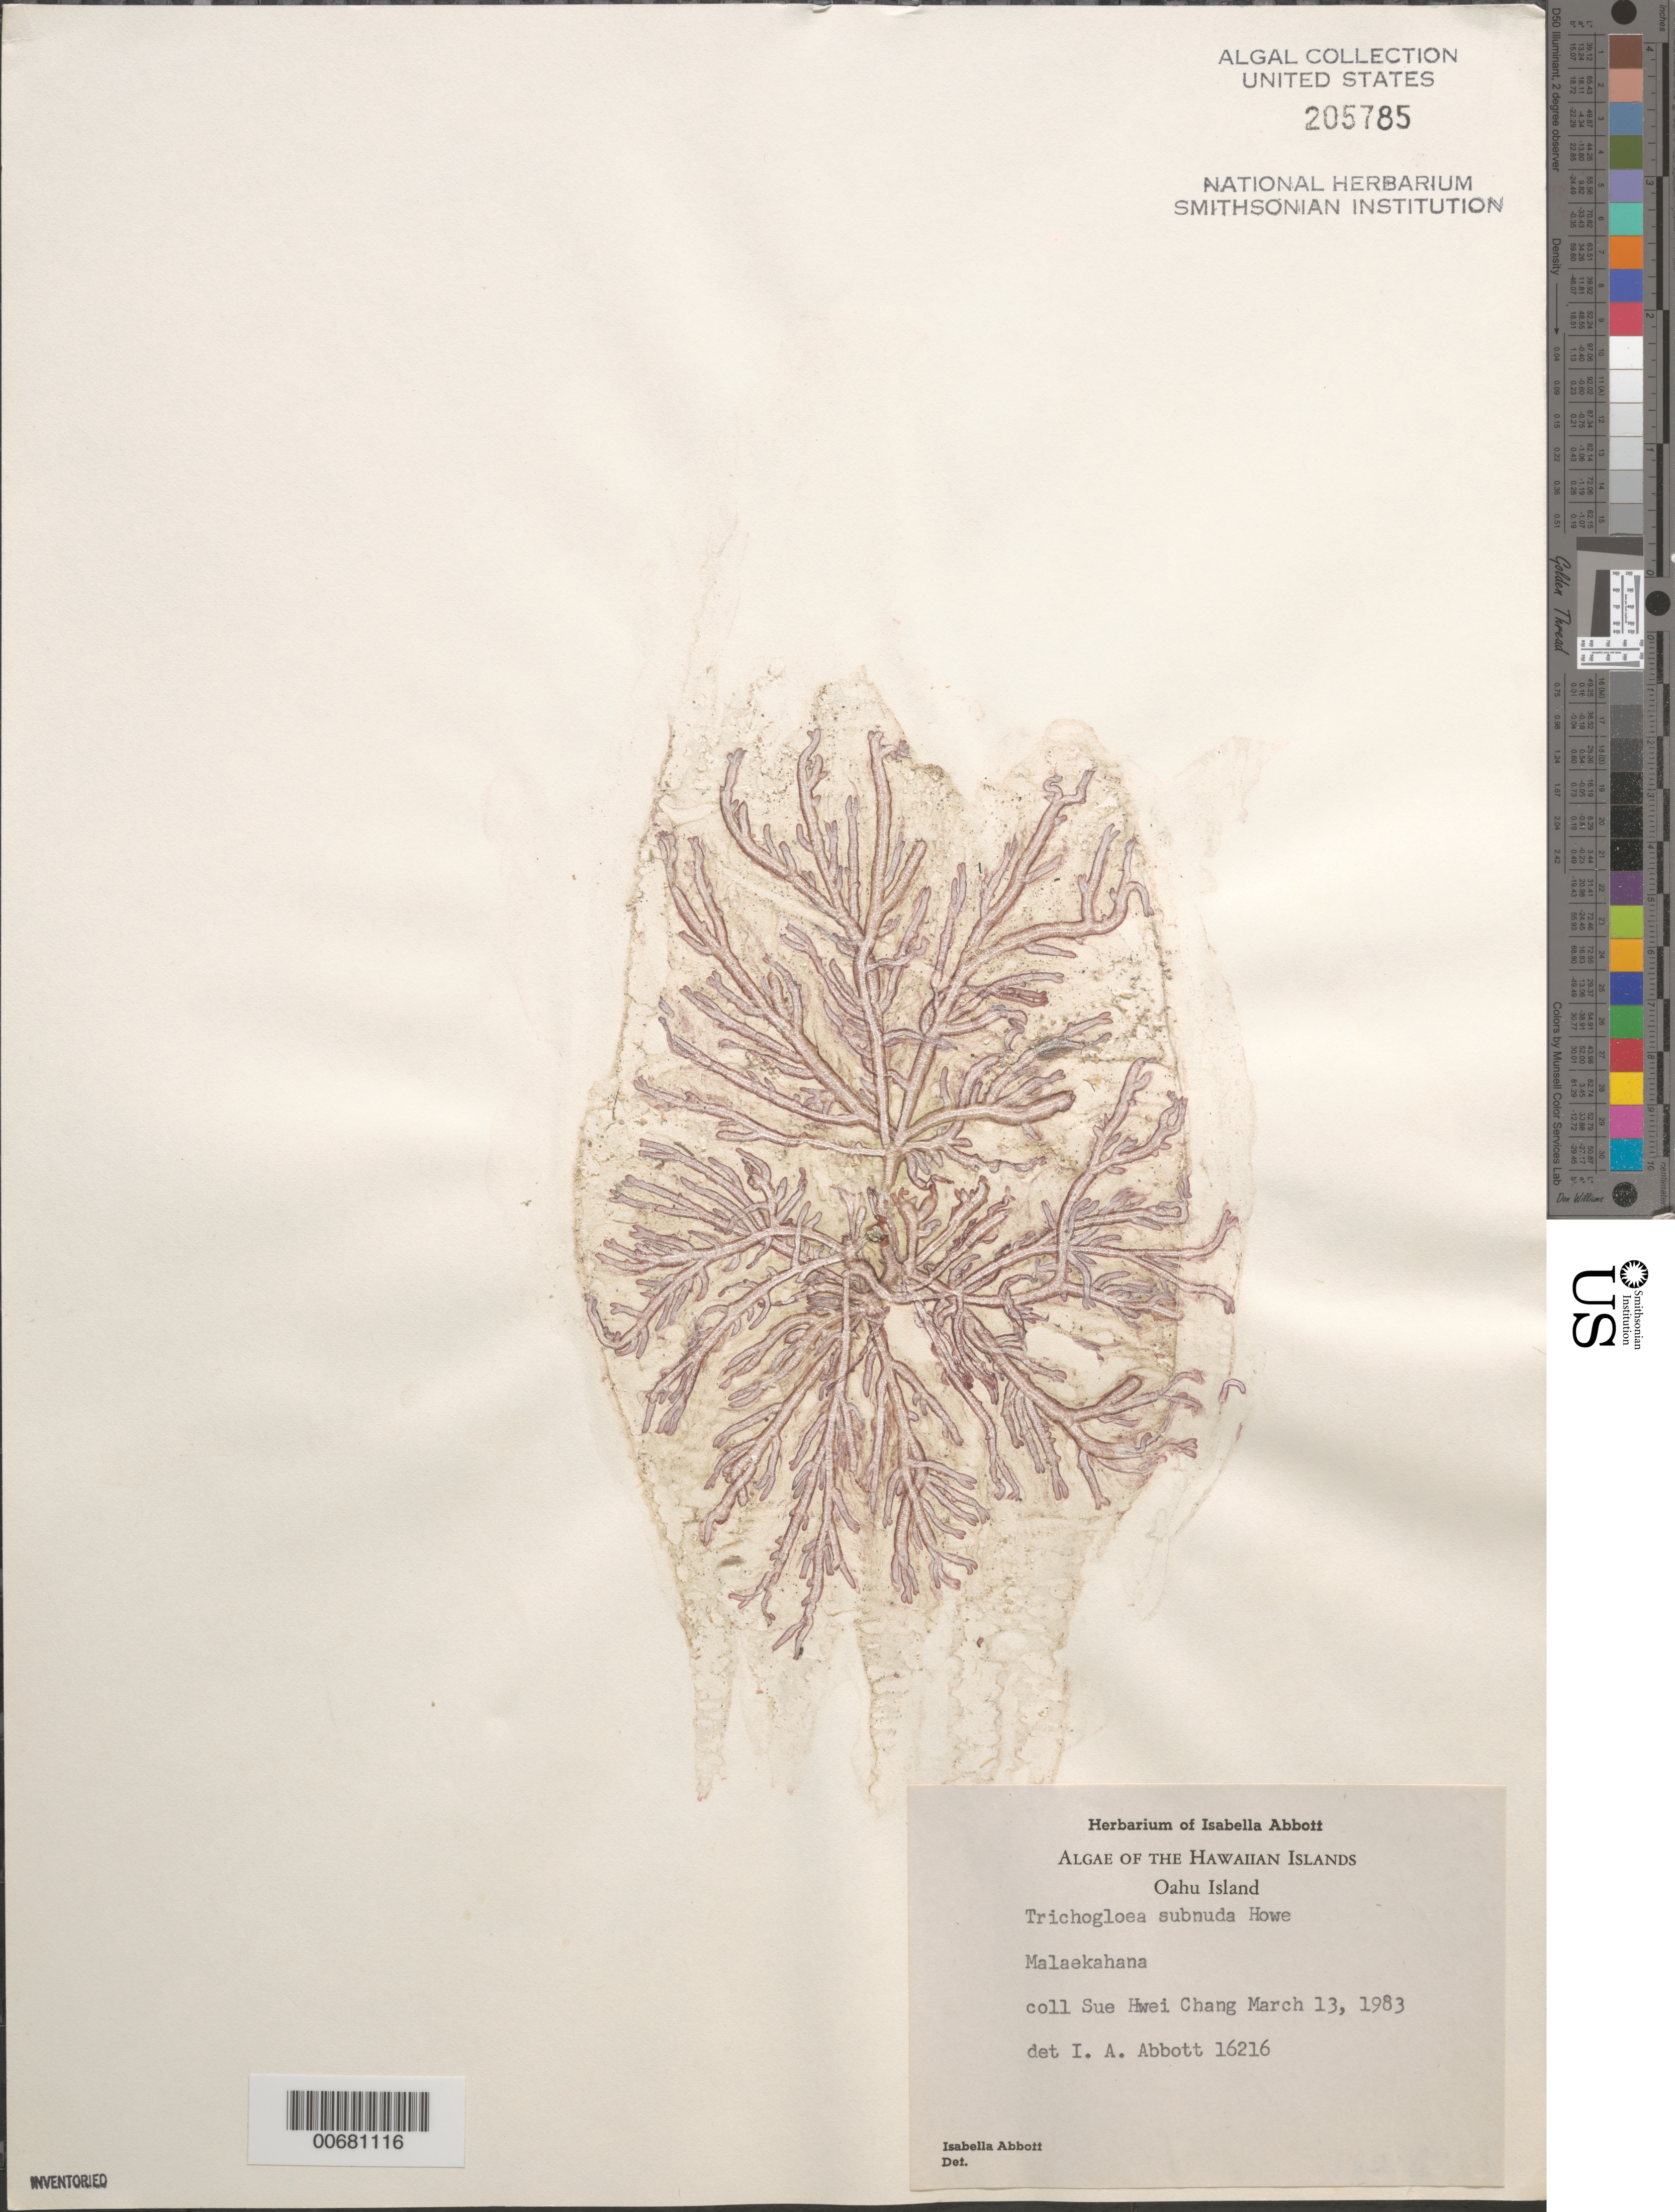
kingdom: Plantae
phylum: Rhodophyta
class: Florideophyceae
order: Nemaliales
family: Liagoraceae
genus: Trichogloea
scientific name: Trichogloea lubrica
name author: J. Agardh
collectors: S. H. Chang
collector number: IAA 16216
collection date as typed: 13 Mar 1983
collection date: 1983-03-13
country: United States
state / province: Hawaii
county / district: Honolulu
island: Oahu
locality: Malaekahana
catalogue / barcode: US 205785